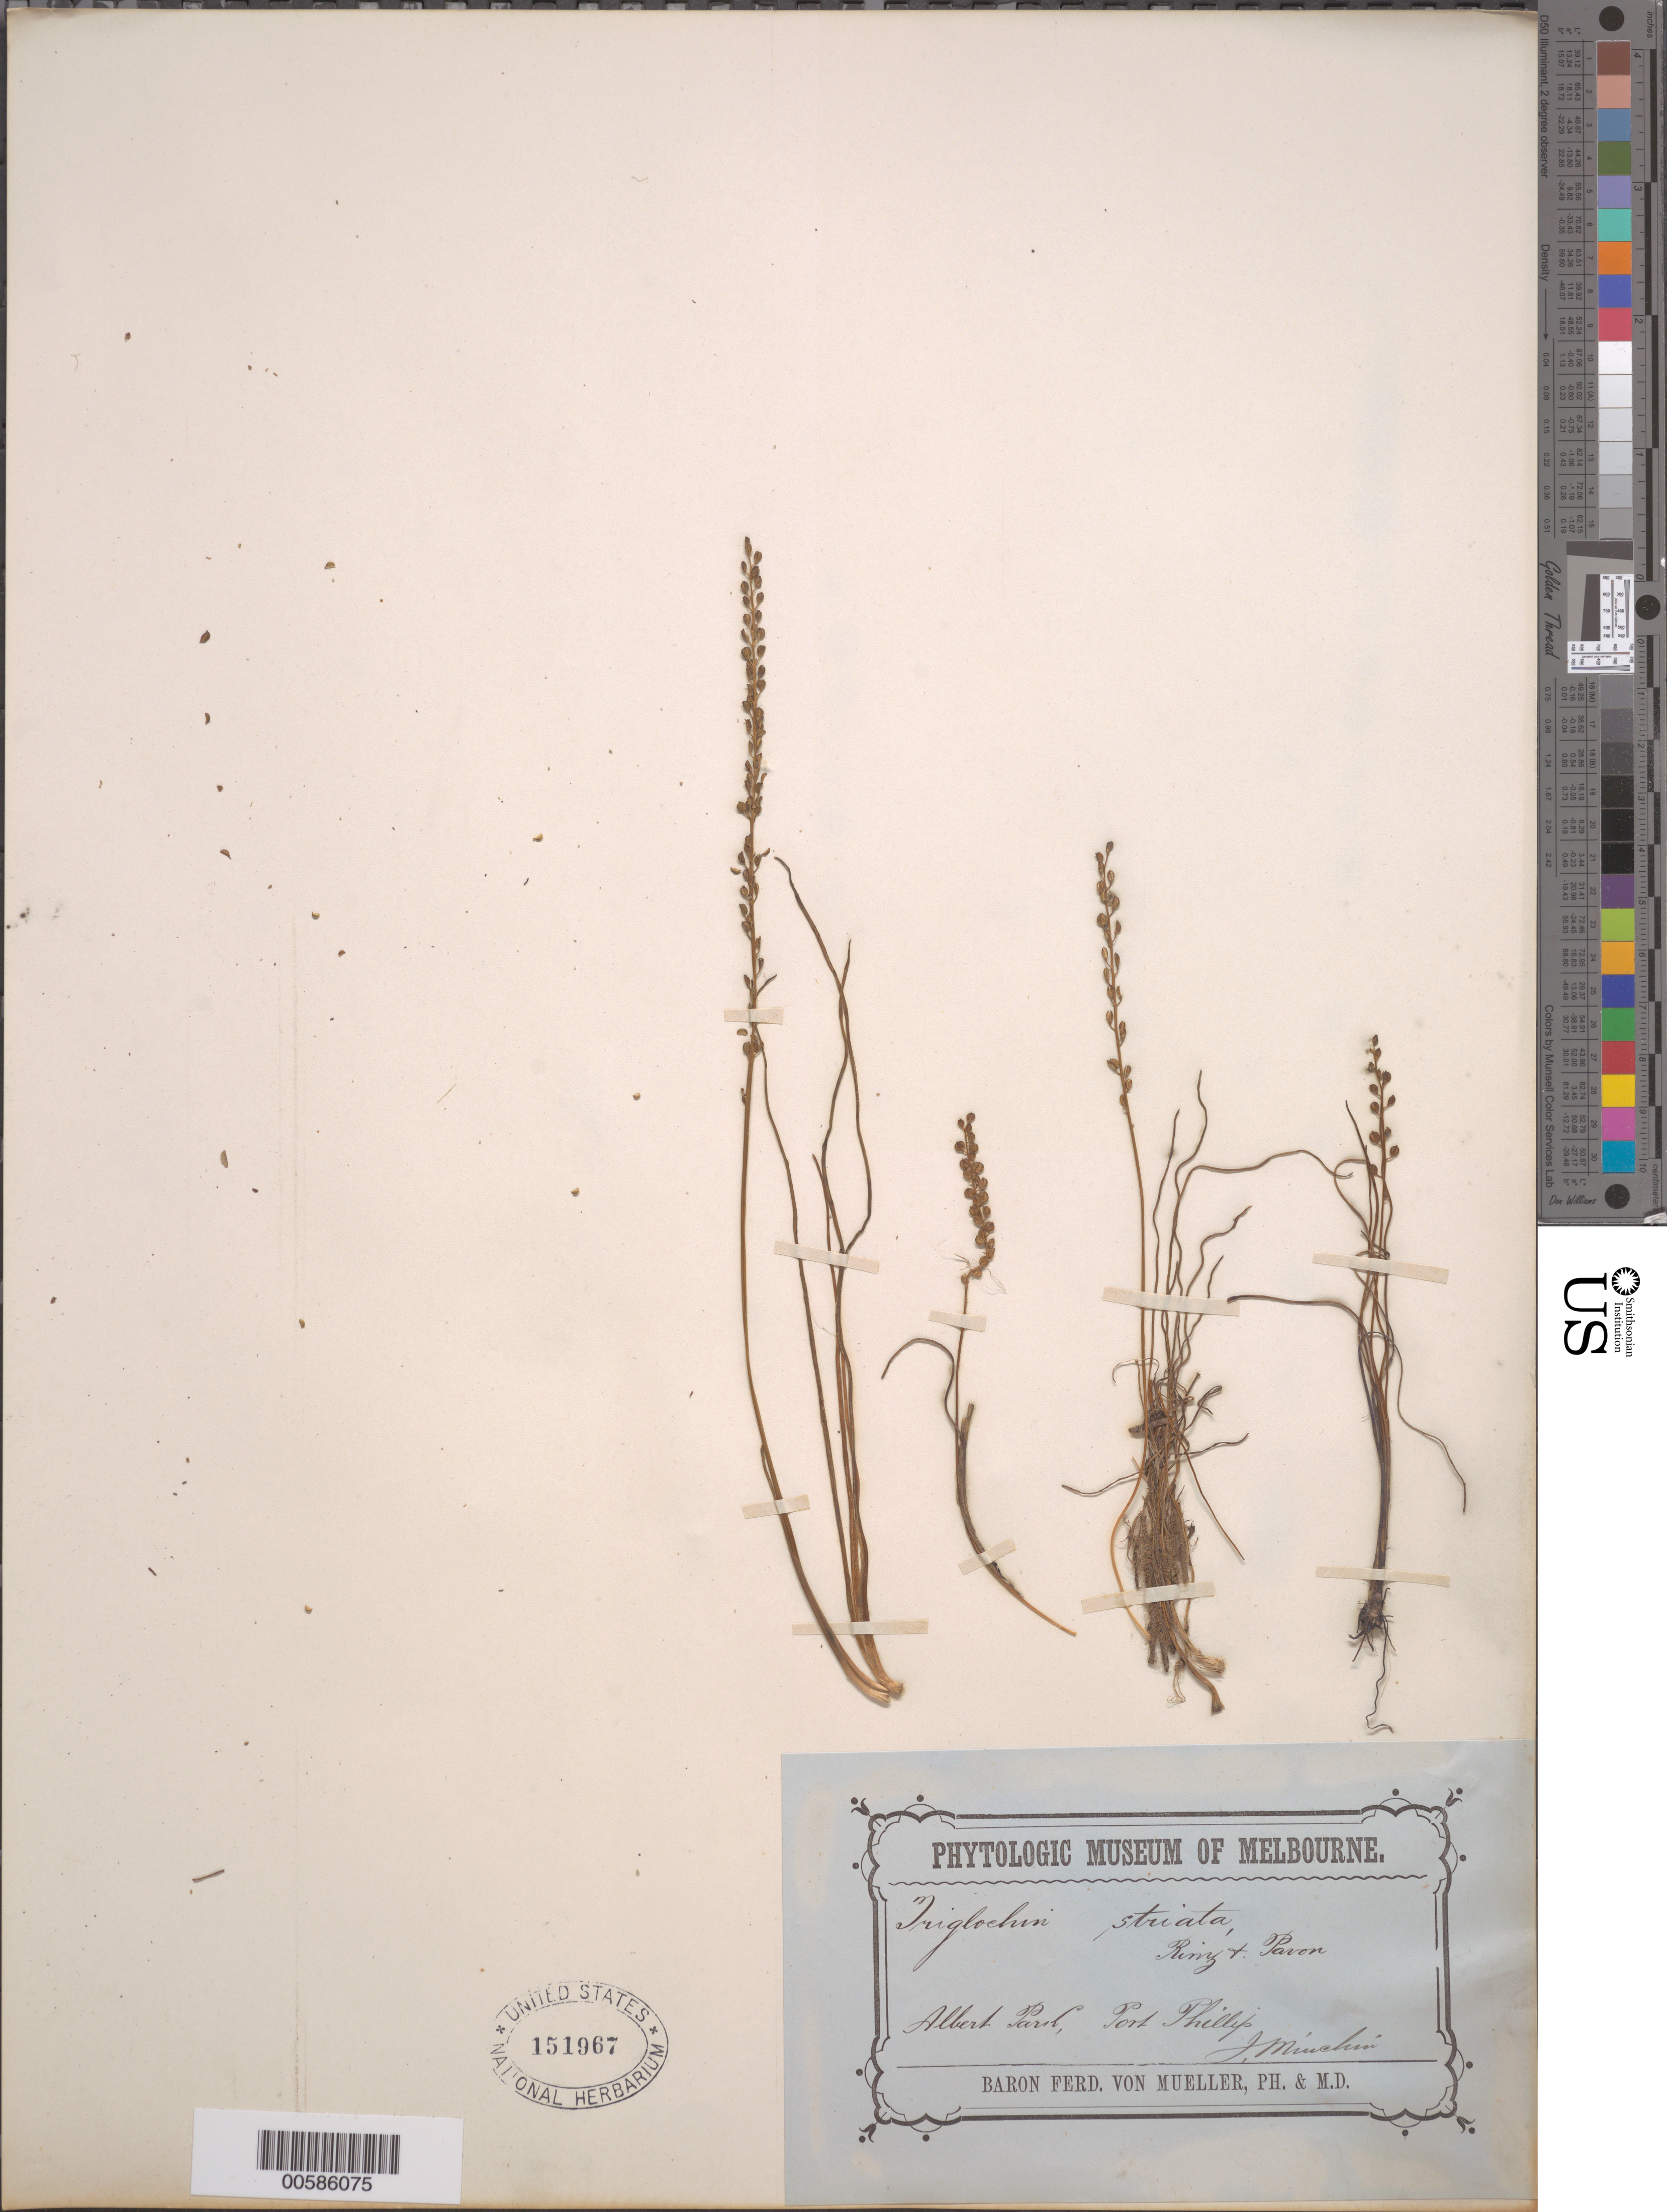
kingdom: Plantae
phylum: Tracheophyta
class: Liliopsida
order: Alismatales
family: Juncaginaceae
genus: Triglochin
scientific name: Triglochin striata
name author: Ruiz & Pav.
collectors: F. Mueller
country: Australia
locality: Albert Park, Port Phillip, J. Minchin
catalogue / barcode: US 151967